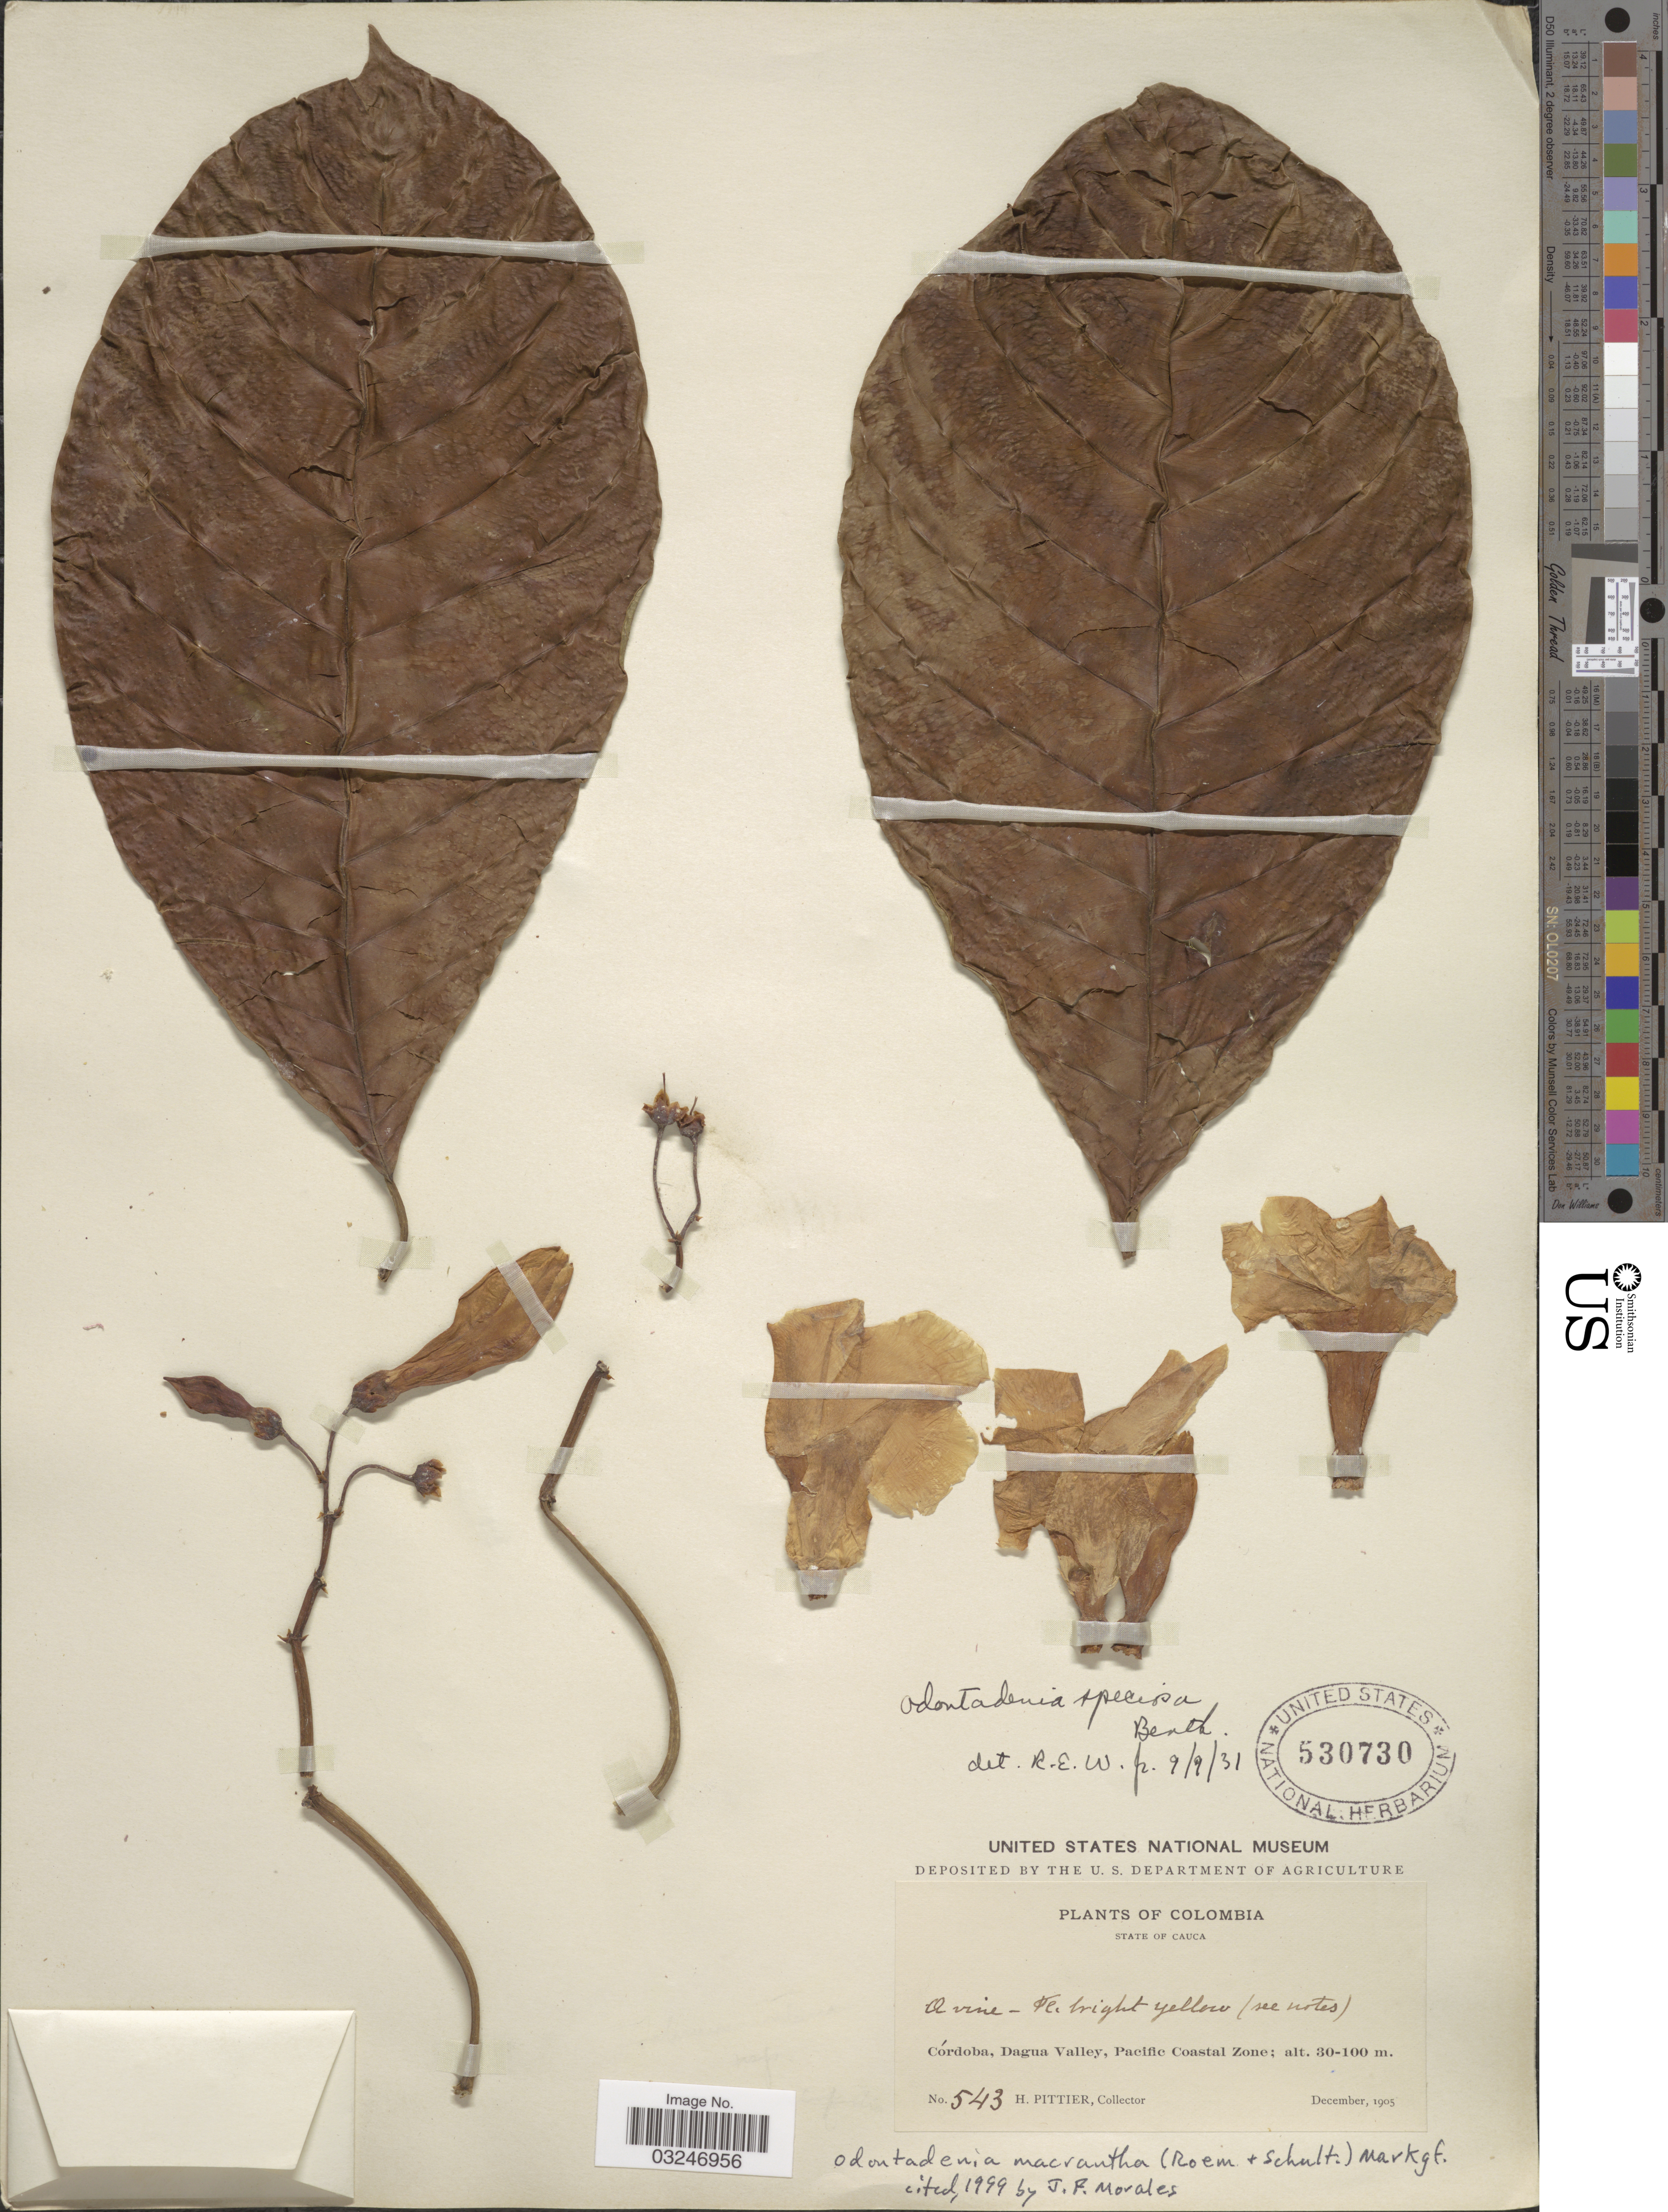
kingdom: Plantae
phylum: Tracheophyta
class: Magnoliopsida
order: Gentianales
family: Apocynaceae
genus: Odontadenia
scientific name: Odontadenia macrantha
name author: (Roem. & Schult.) Markgr.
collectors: H. F. Pittier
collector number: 543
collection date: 1905-12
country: Colombia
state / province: Córdoba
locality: Cordóba, Dagua Valley, Pacific Coastal Zone.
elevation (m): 30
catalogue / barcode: US 530730